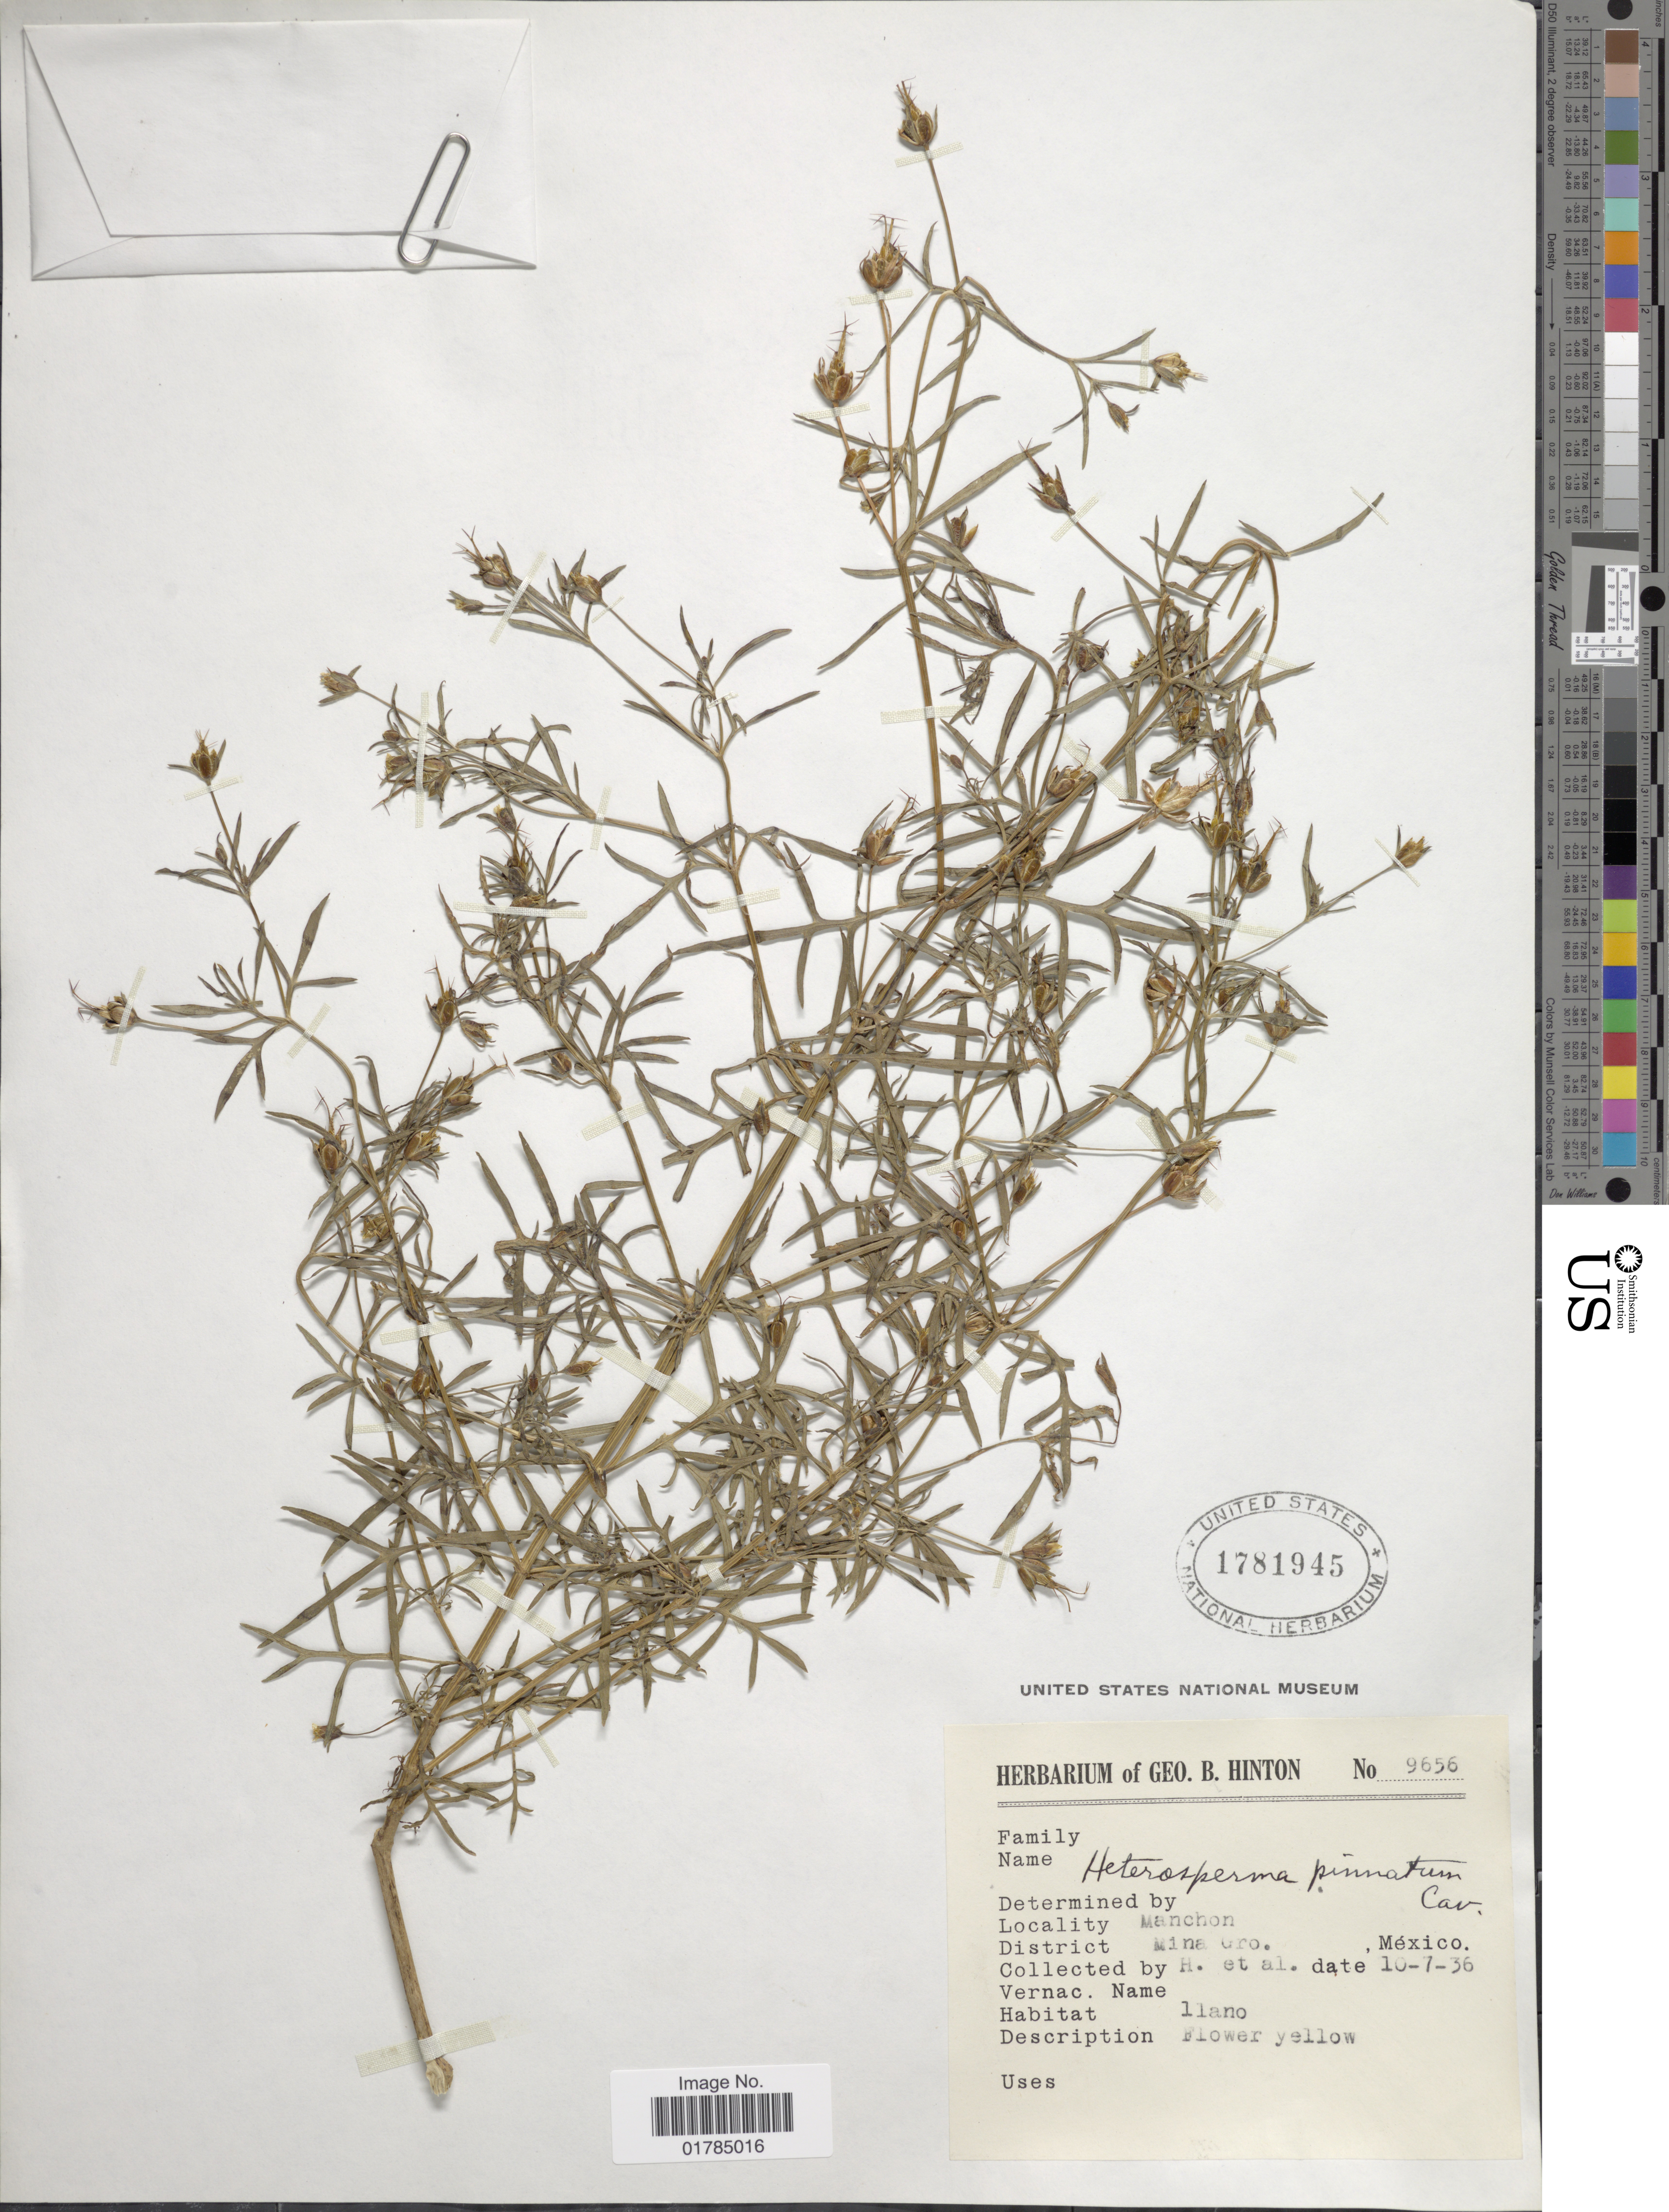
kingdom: Plantae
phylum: Tracheophyta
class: Magnoliopsida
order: Asterales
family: Asteraceae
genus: Heterosperma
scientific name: Heterosperma pinnatum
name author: Cav.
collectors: G. B. Hinton & et al.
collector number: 9656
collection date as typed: Transcribed d/m/y: 7/10/36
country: Mexico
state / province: Guerrero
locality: District Mina Gro. Manchon.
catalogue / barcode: US 1781945